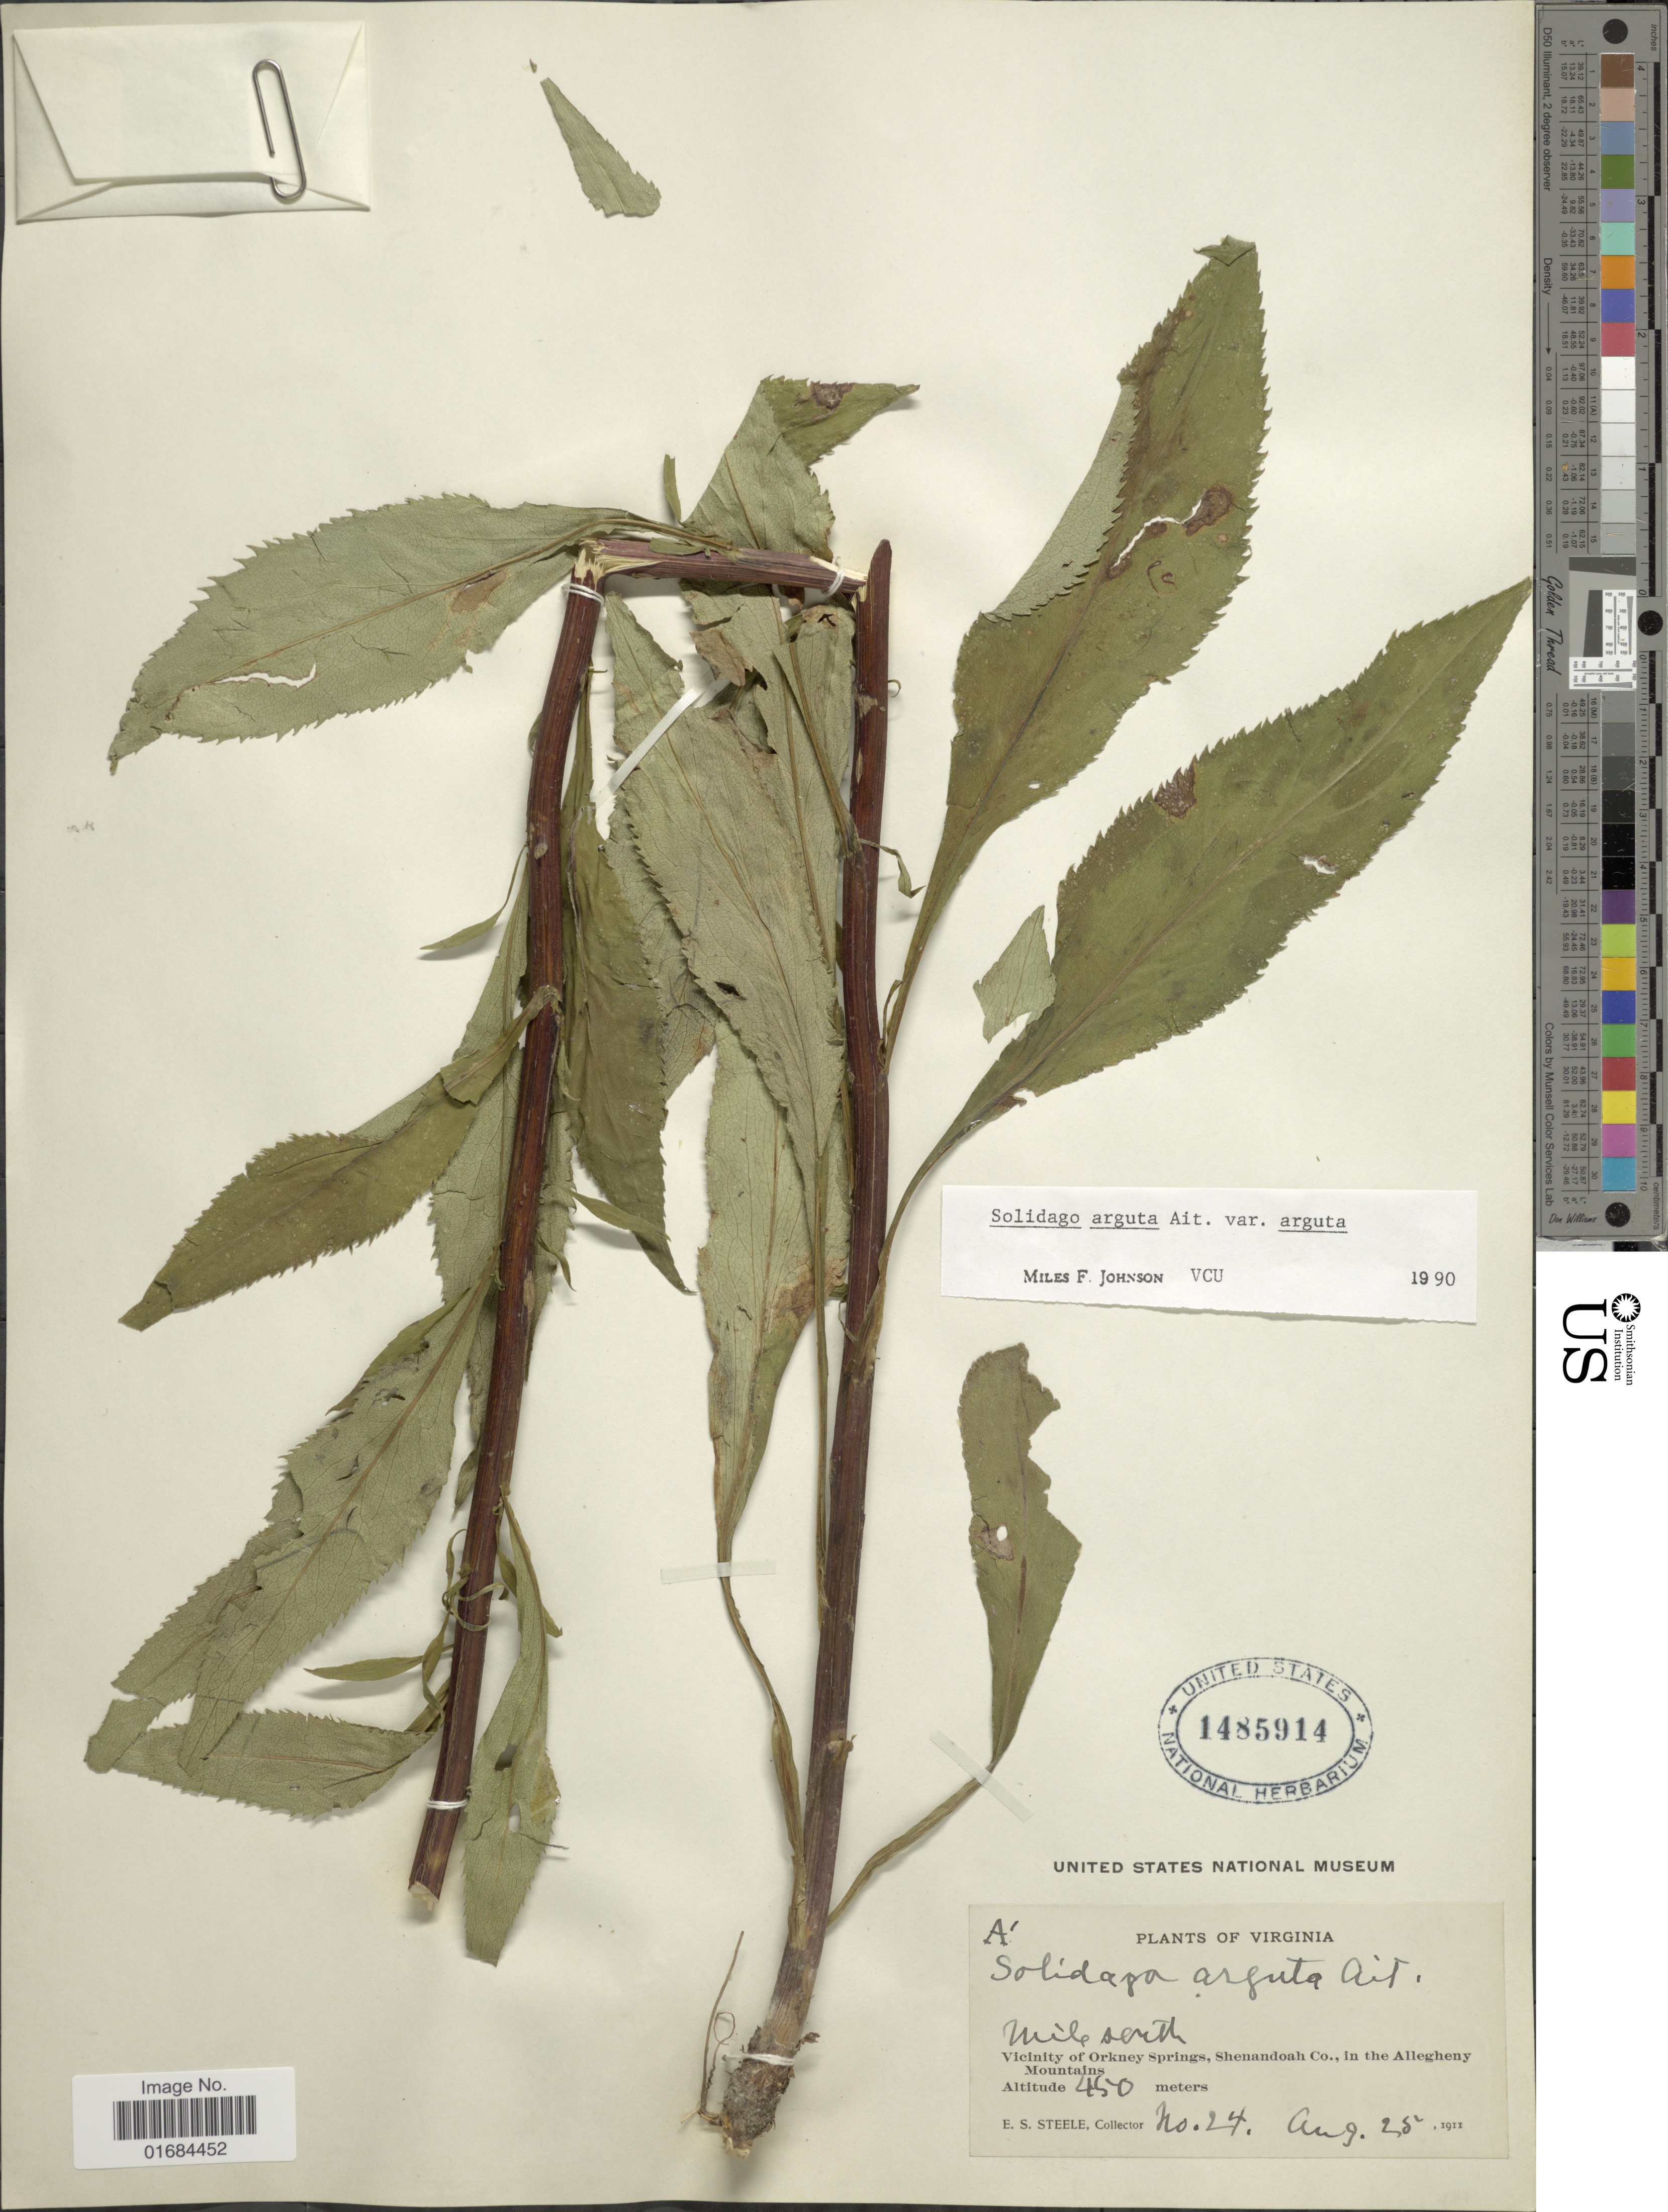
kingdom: Plantae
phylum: Tracheophyta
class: Magnoliopsida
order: Asterales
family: Asteraceae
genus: Solidago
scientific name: Solidago arguta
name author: Aiton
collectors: E. Steele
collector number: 24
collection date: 1911-08-25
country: United States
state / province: Virginia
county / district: Shenandoah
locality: Mile Serth, Vicinity of Orkey Springs, Shenandoah Co, in the Allegheny mountains.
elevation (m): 450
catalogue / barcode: US 1485914